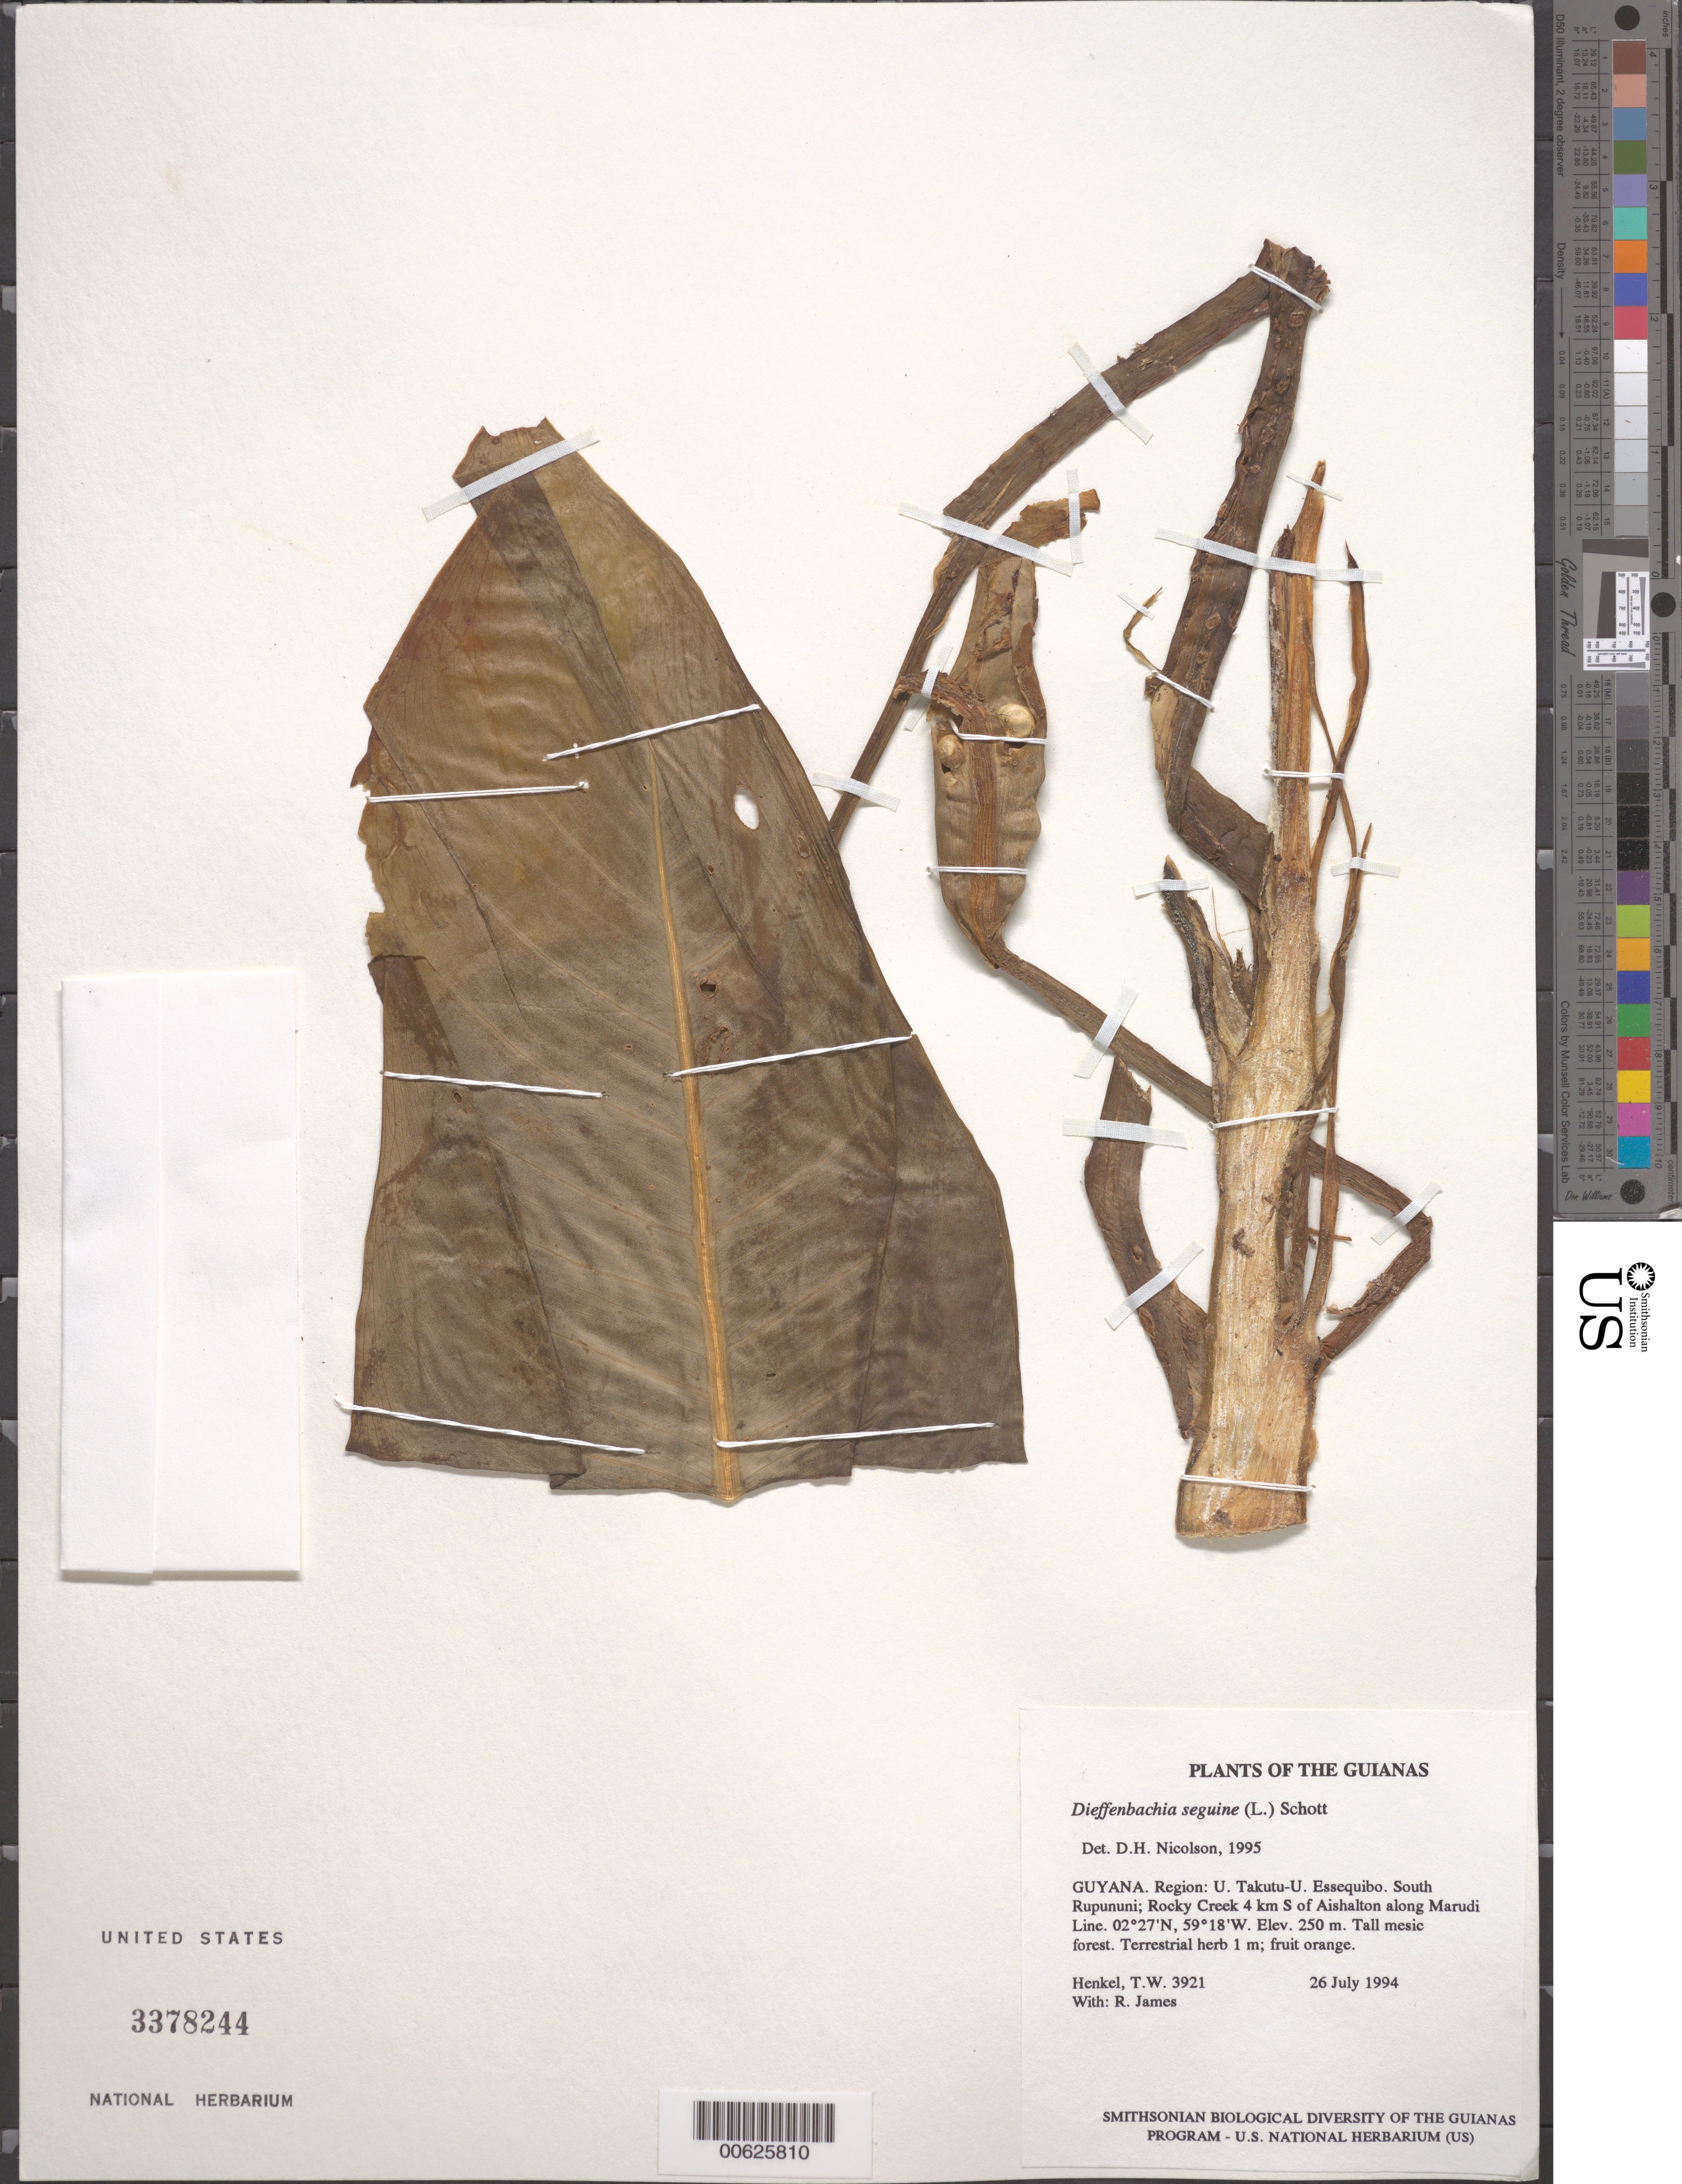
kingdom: Plantae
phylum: Tracheophyta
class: Liliopsida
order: Alismatales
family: Araceae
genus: Dieffenbachia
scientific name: Dieffenbachia seguine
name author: (Jacq.) Schott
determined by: Nicolson, Dan H.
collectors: T. Henkel & R. James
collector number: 3921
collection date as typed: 26 July 1994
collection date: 1994-07-26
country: Guyana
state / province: U. Takutu-U. Essequibo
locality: South Rupununi; Rocky Creek 4 km S of Aishalton along Marudi Line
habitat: Tall mesic forest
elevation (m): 250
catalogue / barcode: US 3378244